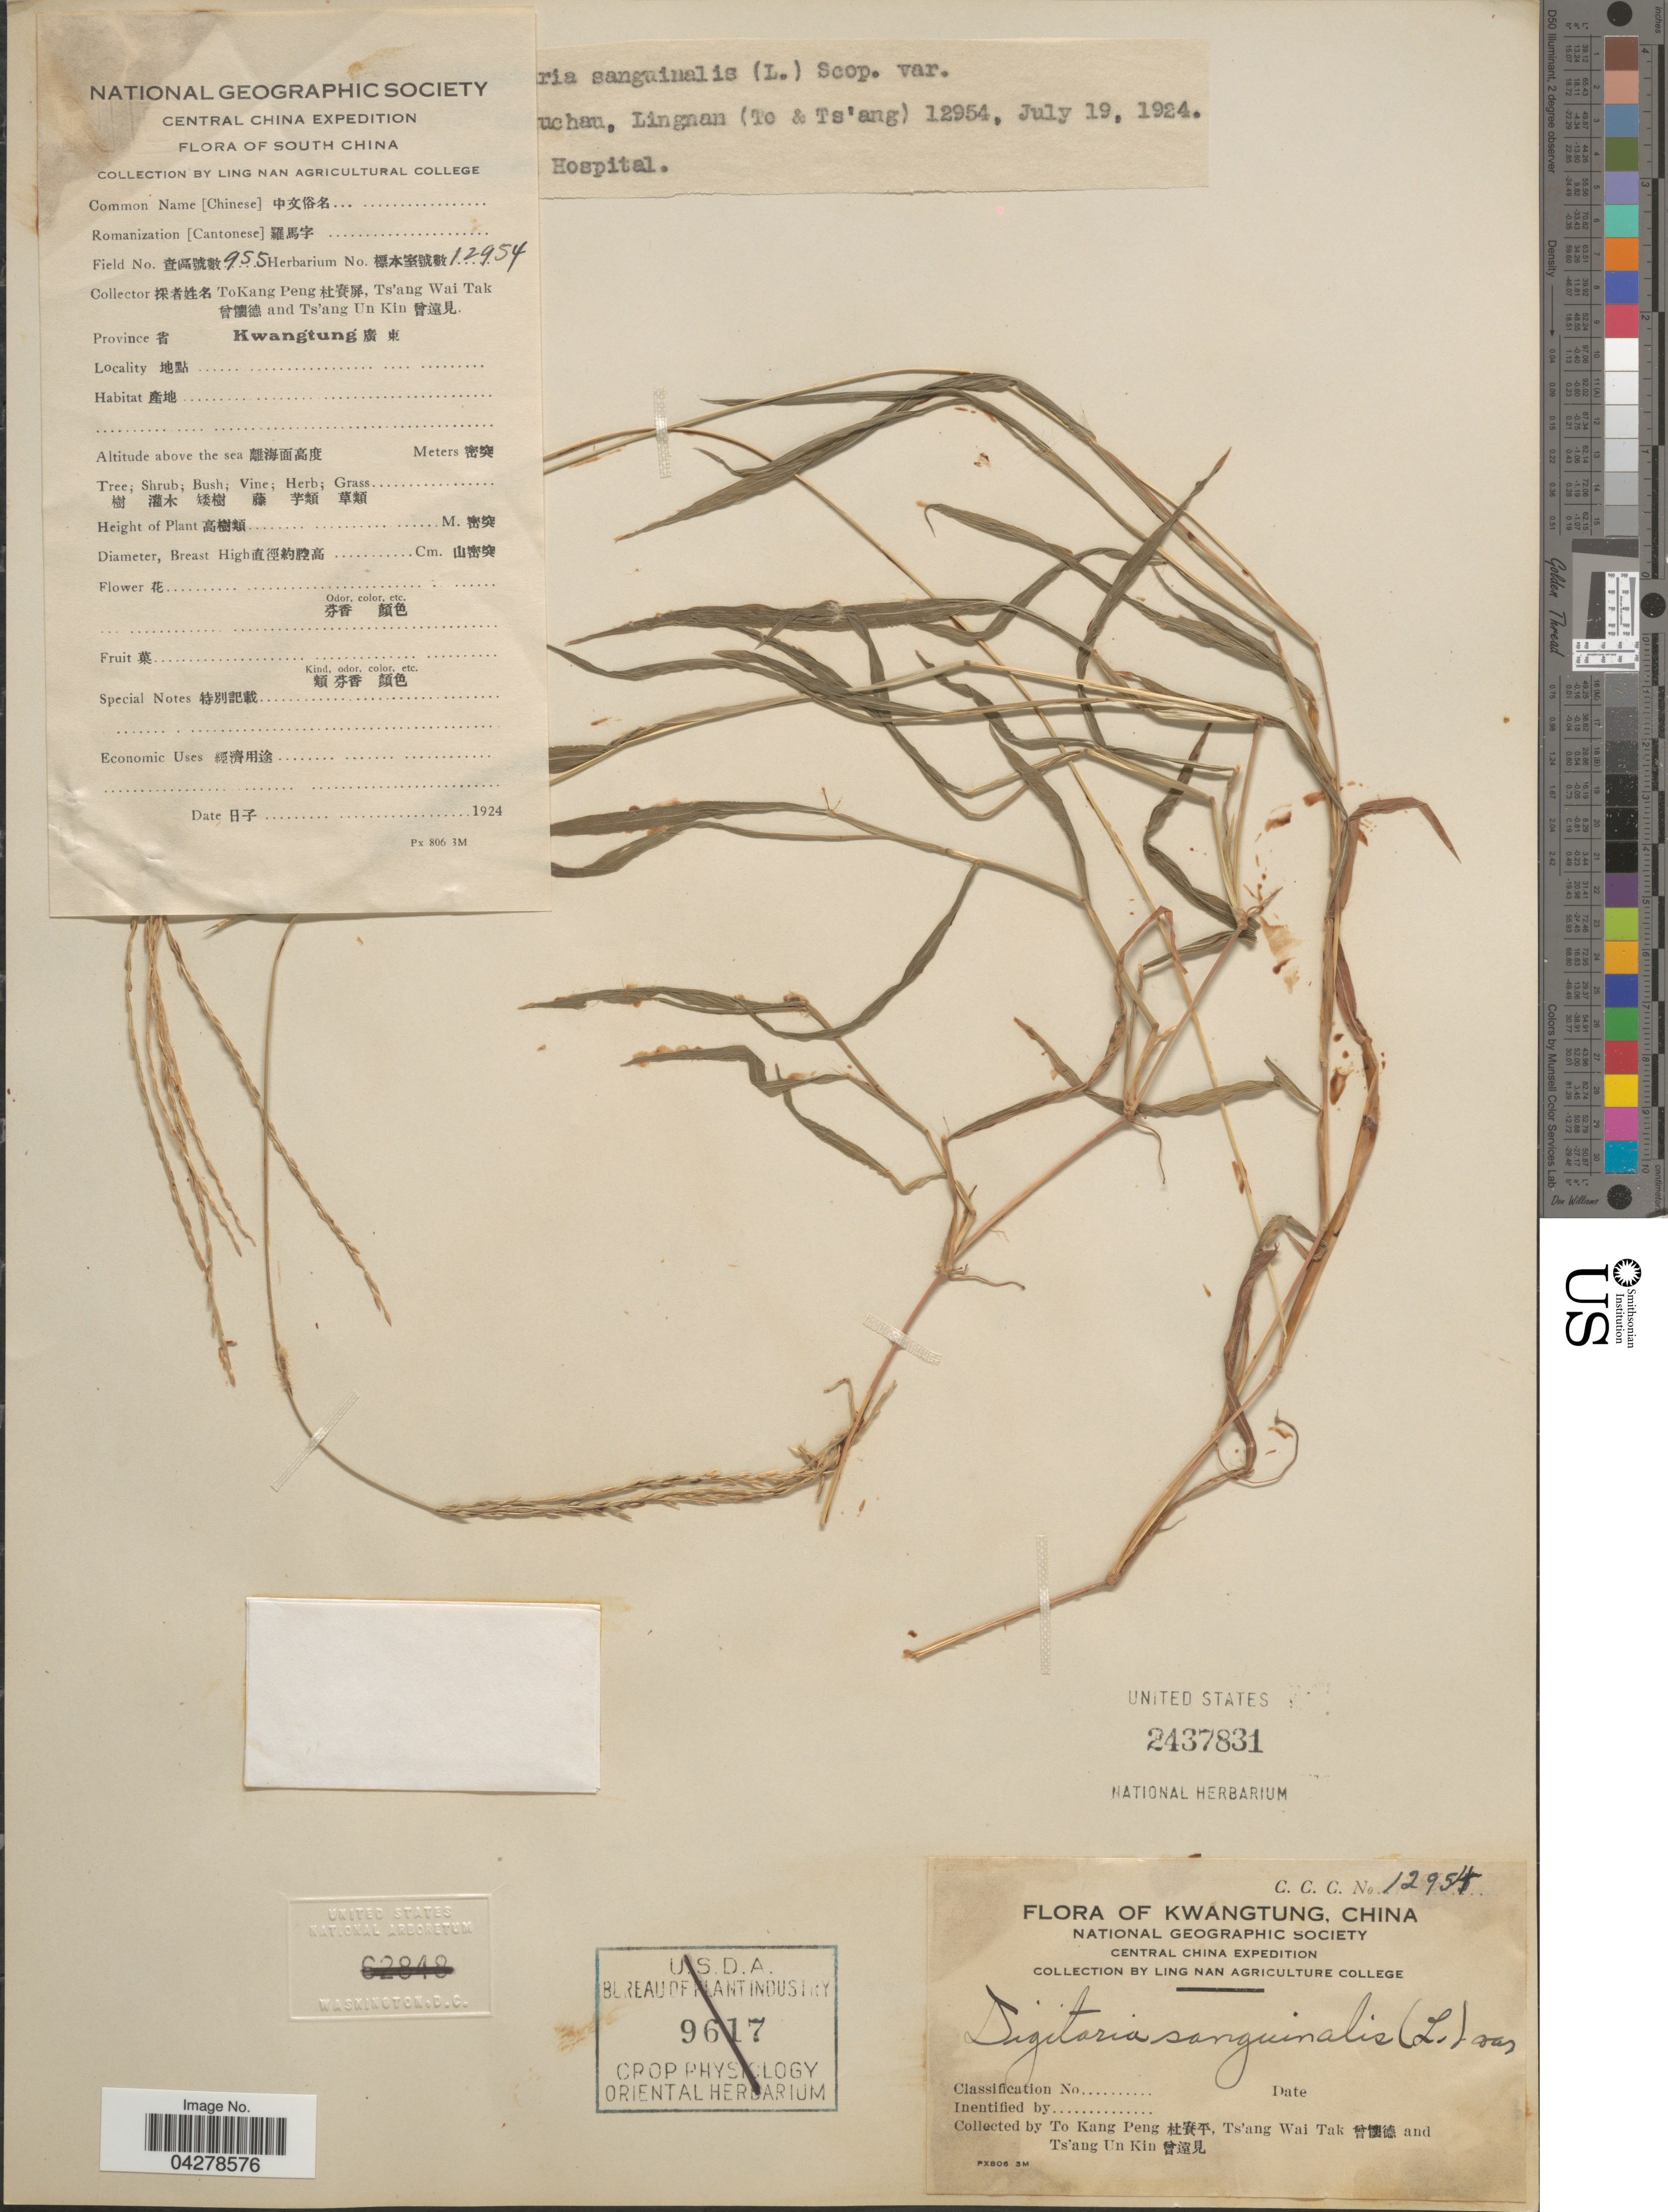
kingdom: Plantae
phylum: Tracheophyta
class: Liliopsida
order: Poales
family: Poaceae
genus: Digitaria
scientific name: Digitaria sanguinalis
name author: (L.) Scop.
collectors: To Kang P'eng, W. T. Tsang & U. K. Tsang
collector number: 955/12954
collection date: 1924-07-19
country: China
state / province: Guangdong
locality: Central China E[Foreign script]pedition. South China. Province [Foreign script] Kwangtung [Foreign script]. [illegible te[Foreign script]t] uchau, Lingnan (To & Ts'ang). Hospital.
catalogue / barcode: US 2437831